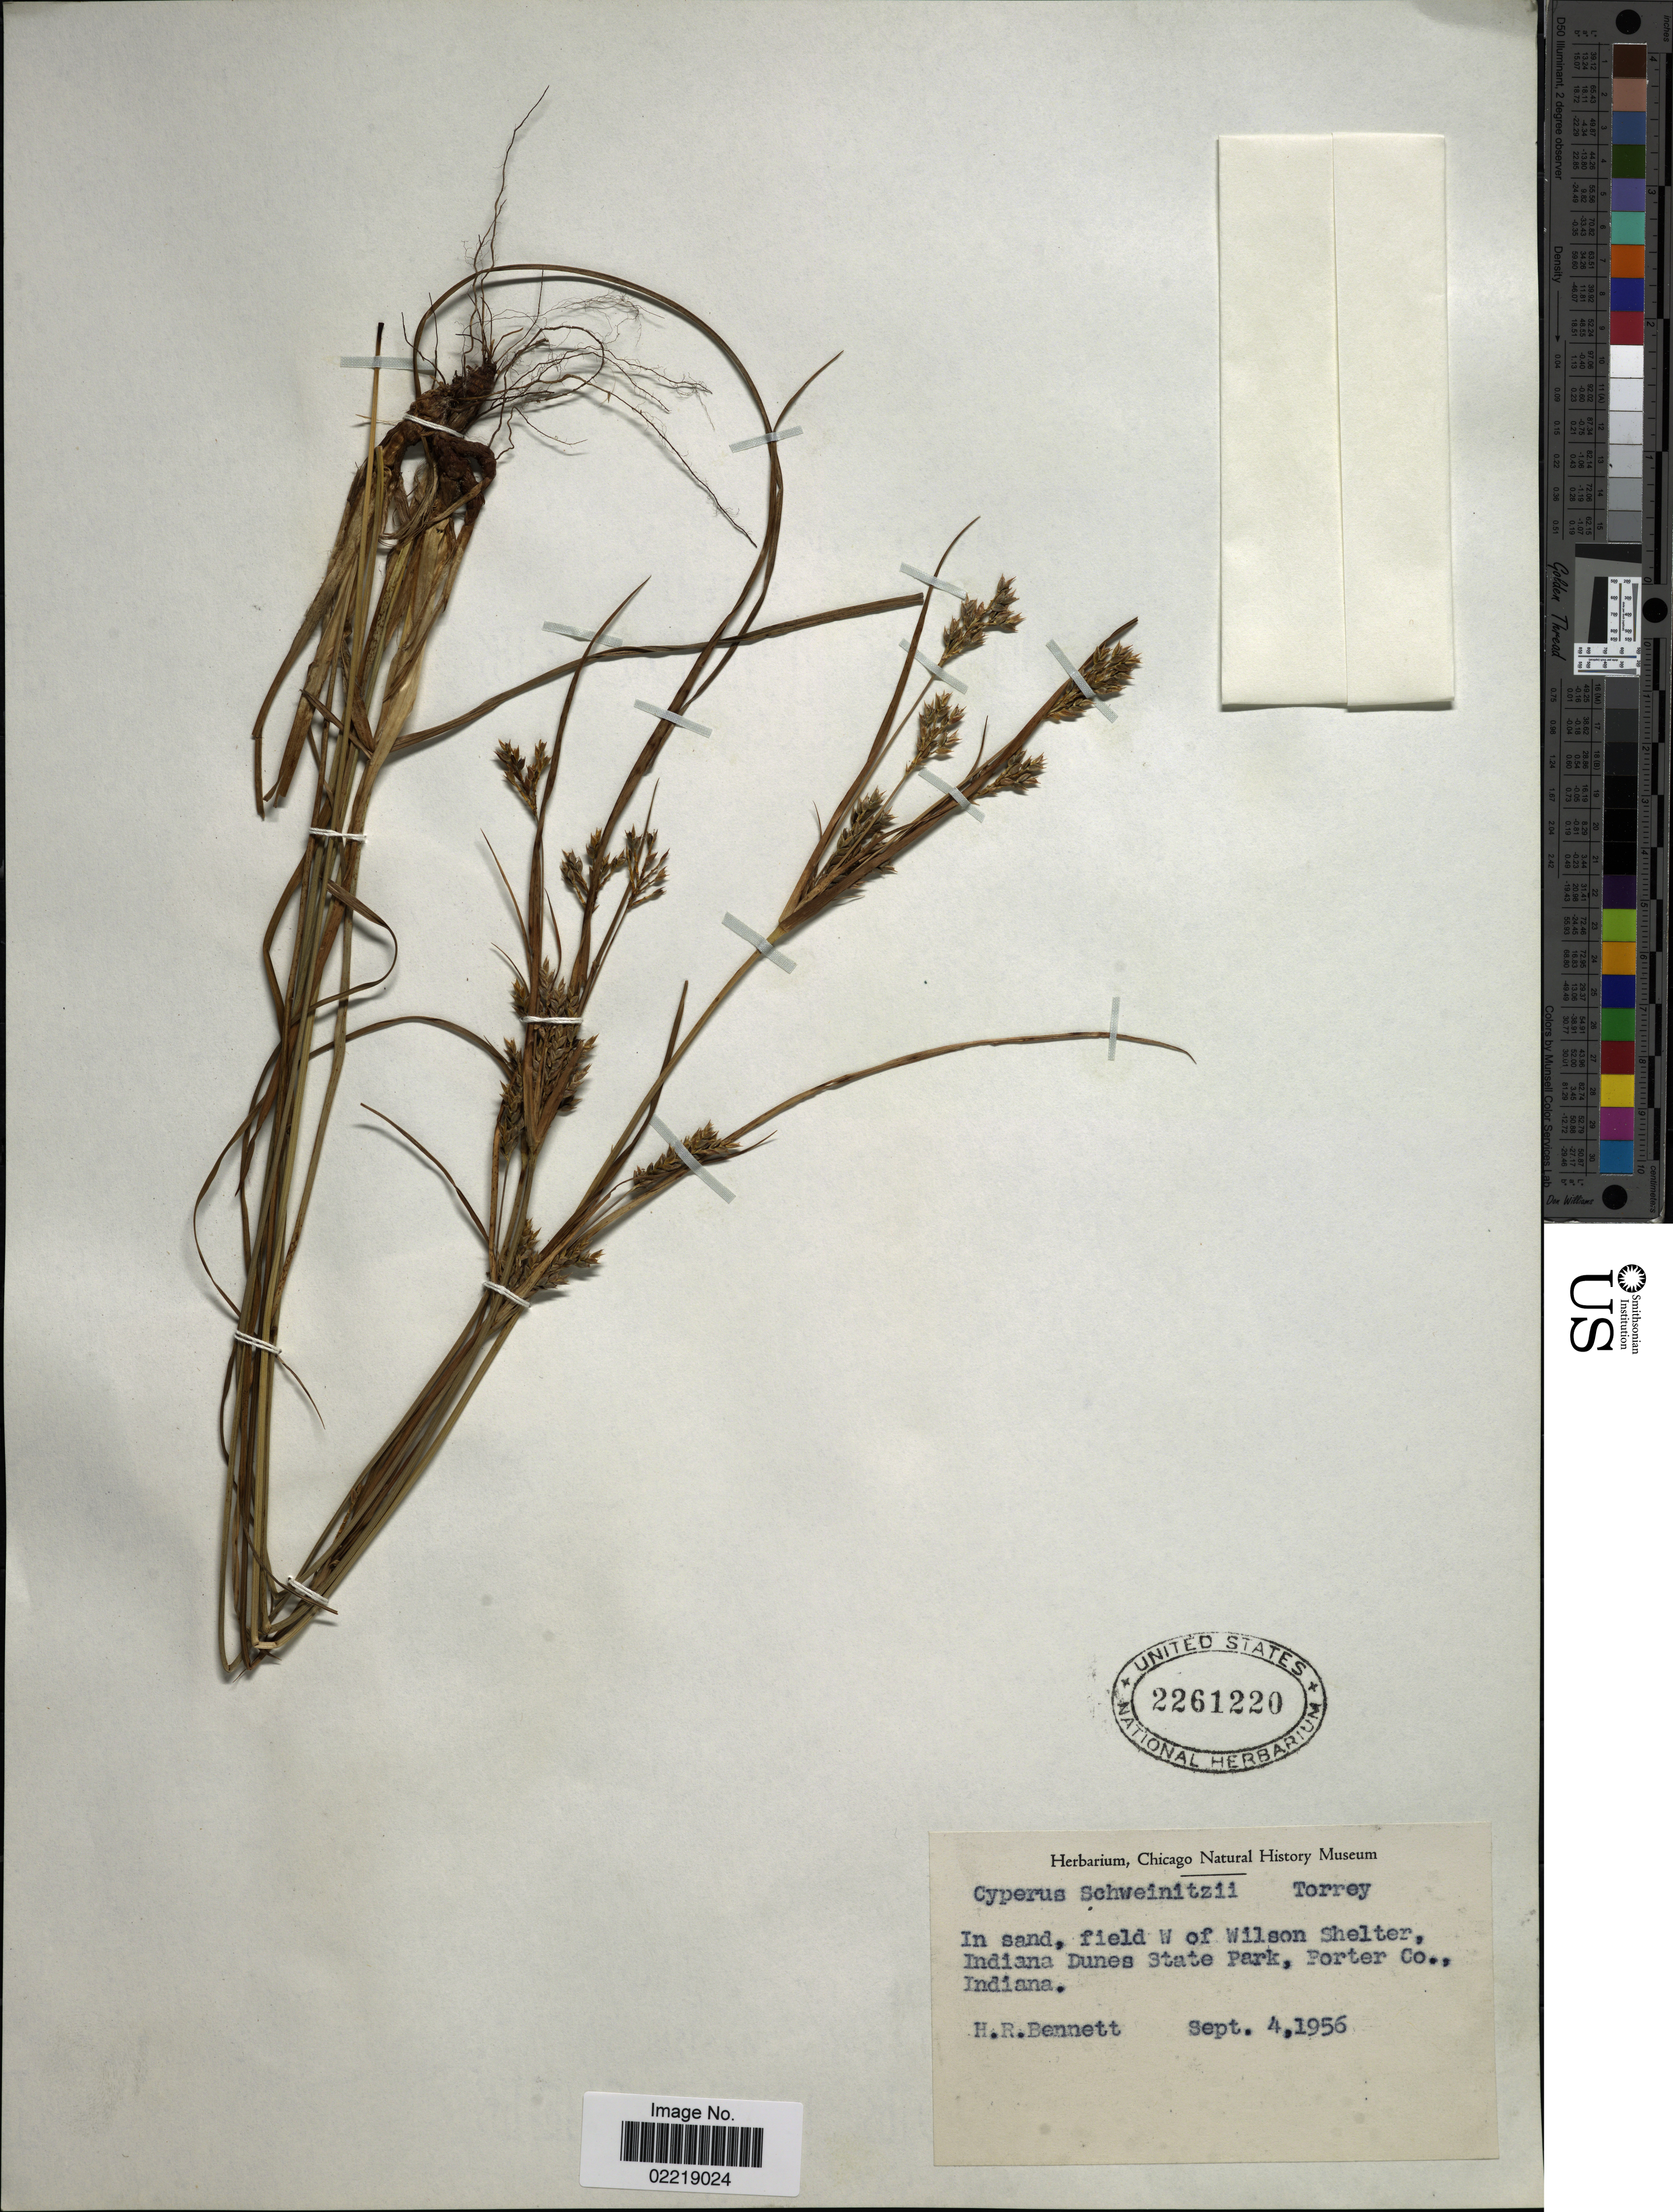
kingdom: Plantae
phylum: Tracheophyta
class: Liliopsida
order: Poales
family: Cyperaceae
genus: Cyperus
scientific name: Cyperus schweinitzii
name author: Torr.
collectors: H. R. Bennett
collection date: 1956-09-04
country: United States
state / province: Indiana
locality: In sand, field W of Wilson Shelter, Indiana Dunes State Park, Porter Co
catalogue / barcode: US 2261220